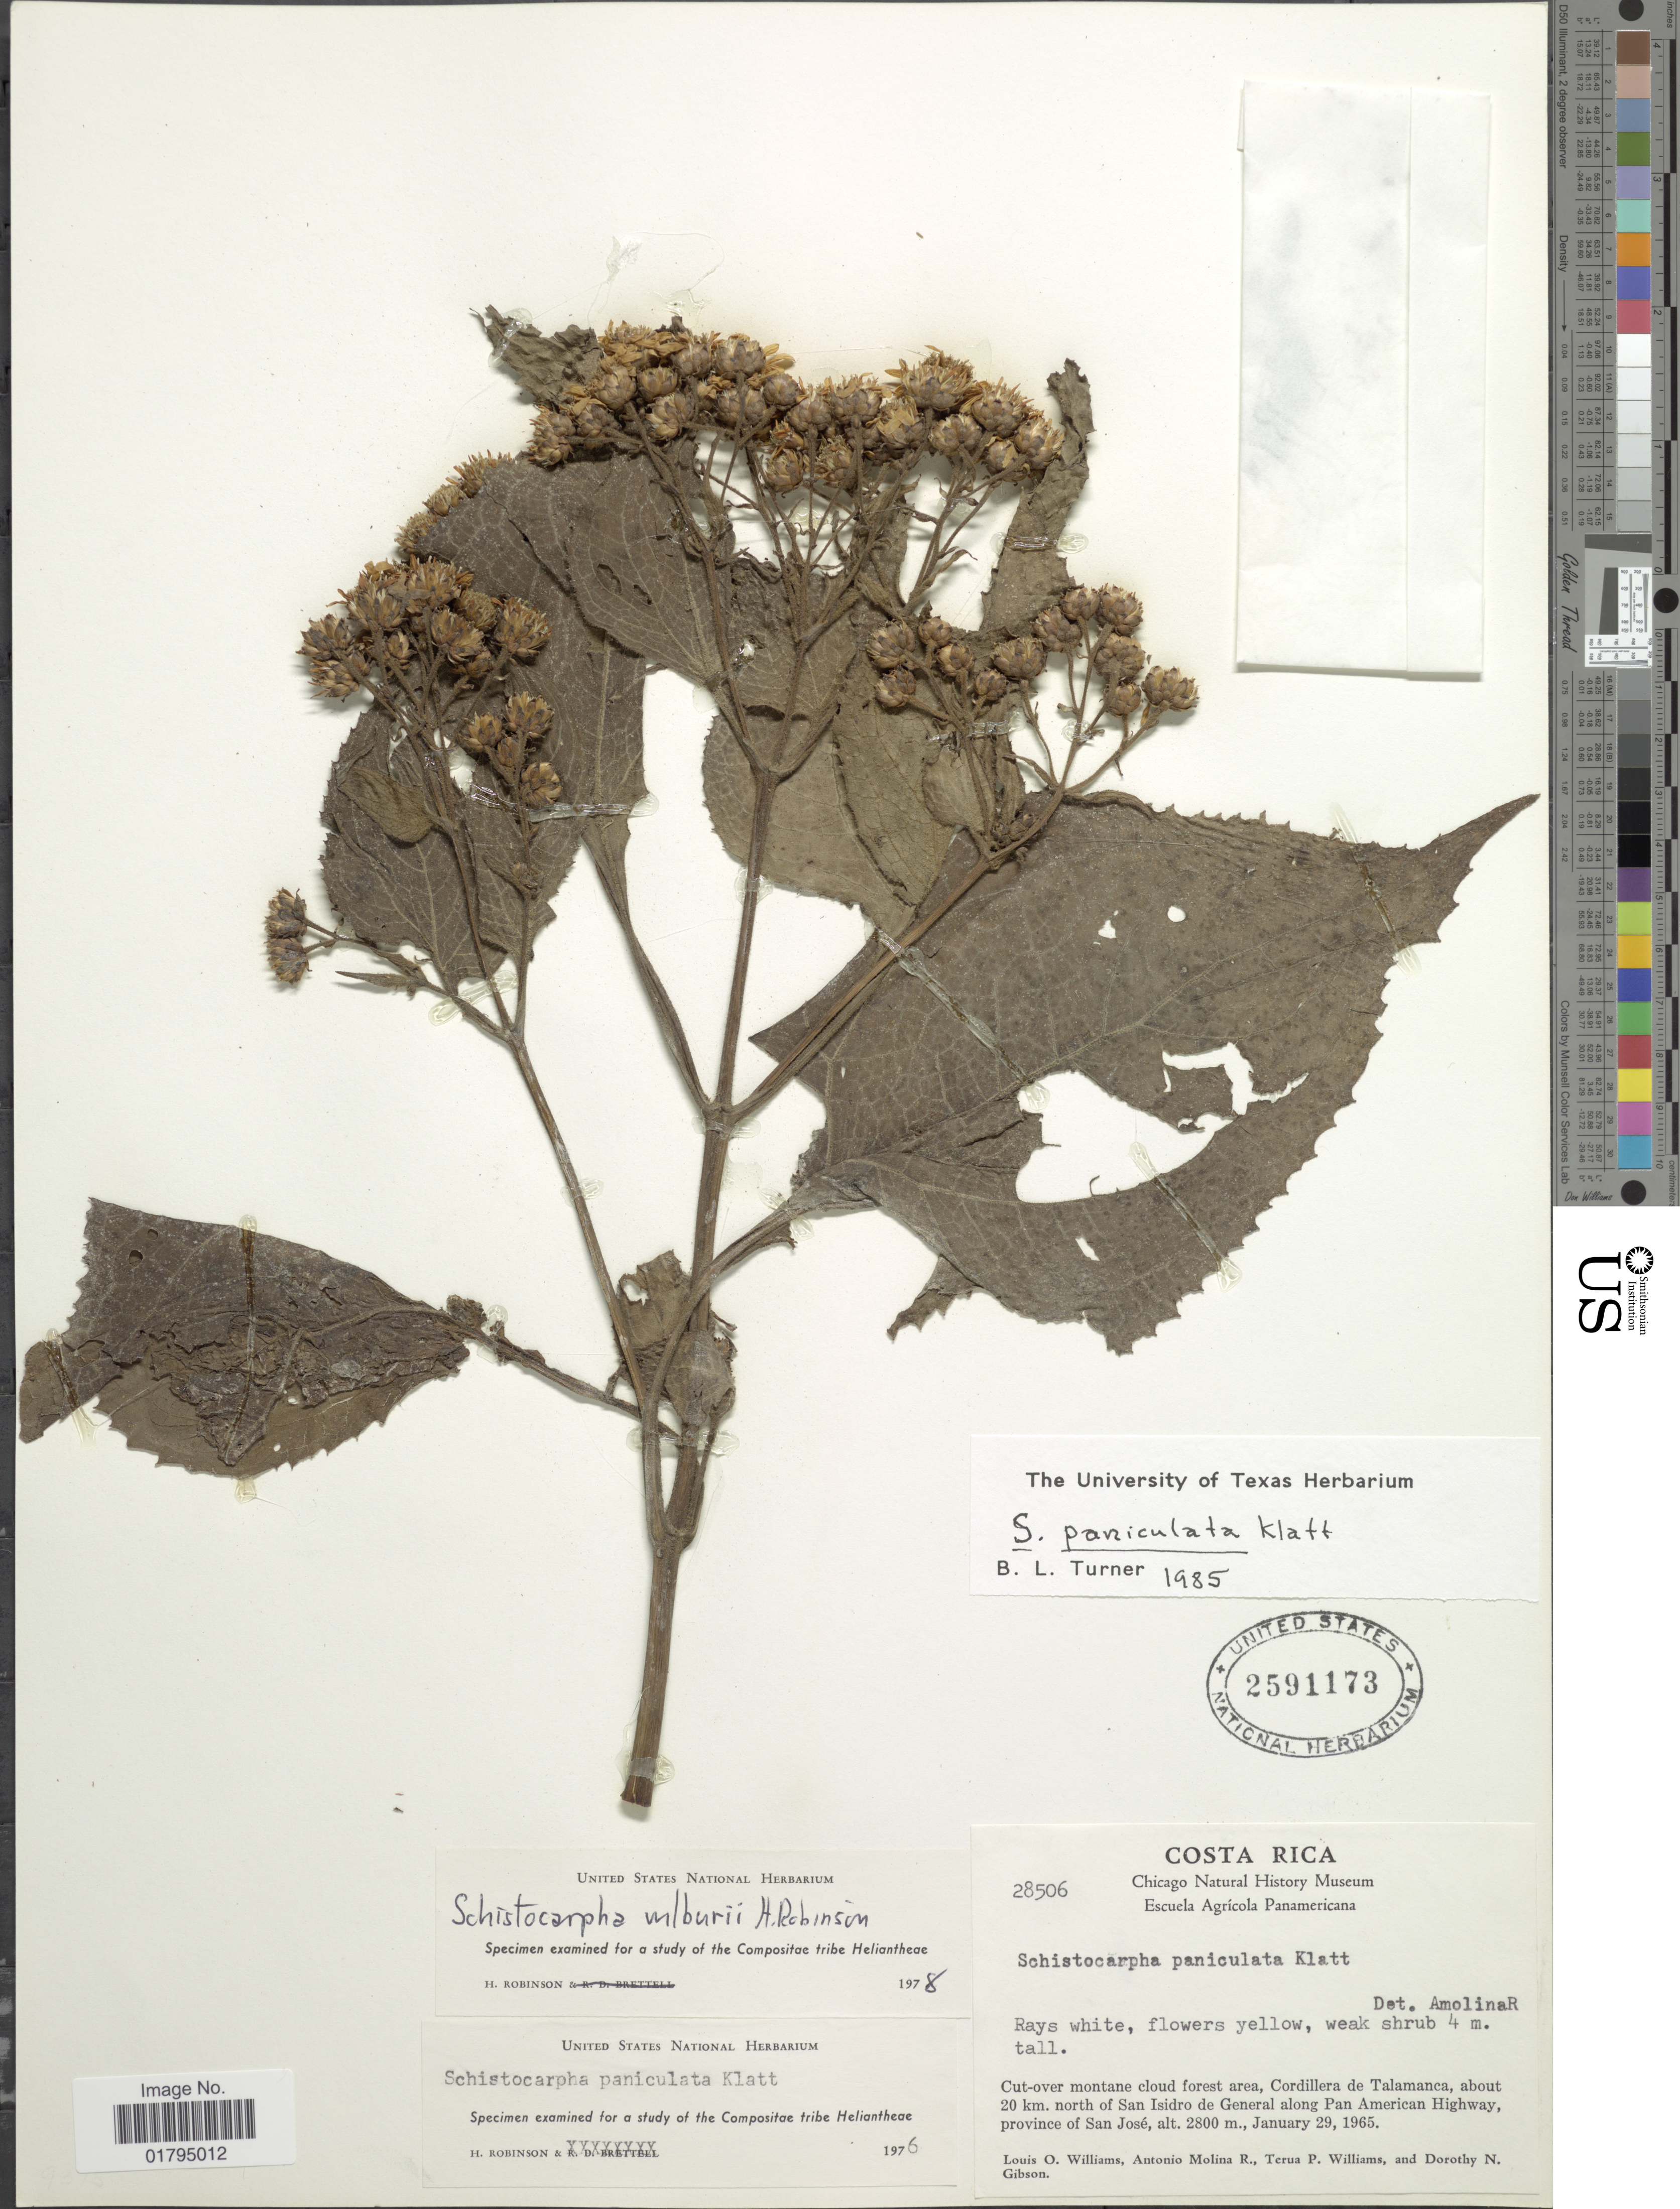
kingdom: Plantae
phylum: Tracheophyta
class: Magnoliopsida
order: Asterales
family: Asteraceae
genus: Schistocarpha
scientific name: Schistocarpha wilburii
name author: H. Rob.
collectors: L. O. Williams, A. Molina R., T. P. Williams & D. N. Gibson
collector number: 28506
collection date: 1965-01-29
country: Costa Rica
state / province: San José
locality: Cordillera de Talamanca, about 20 km. north of San Isidro de General along Pan America Highway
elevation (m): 2800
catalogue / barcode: US 2591173